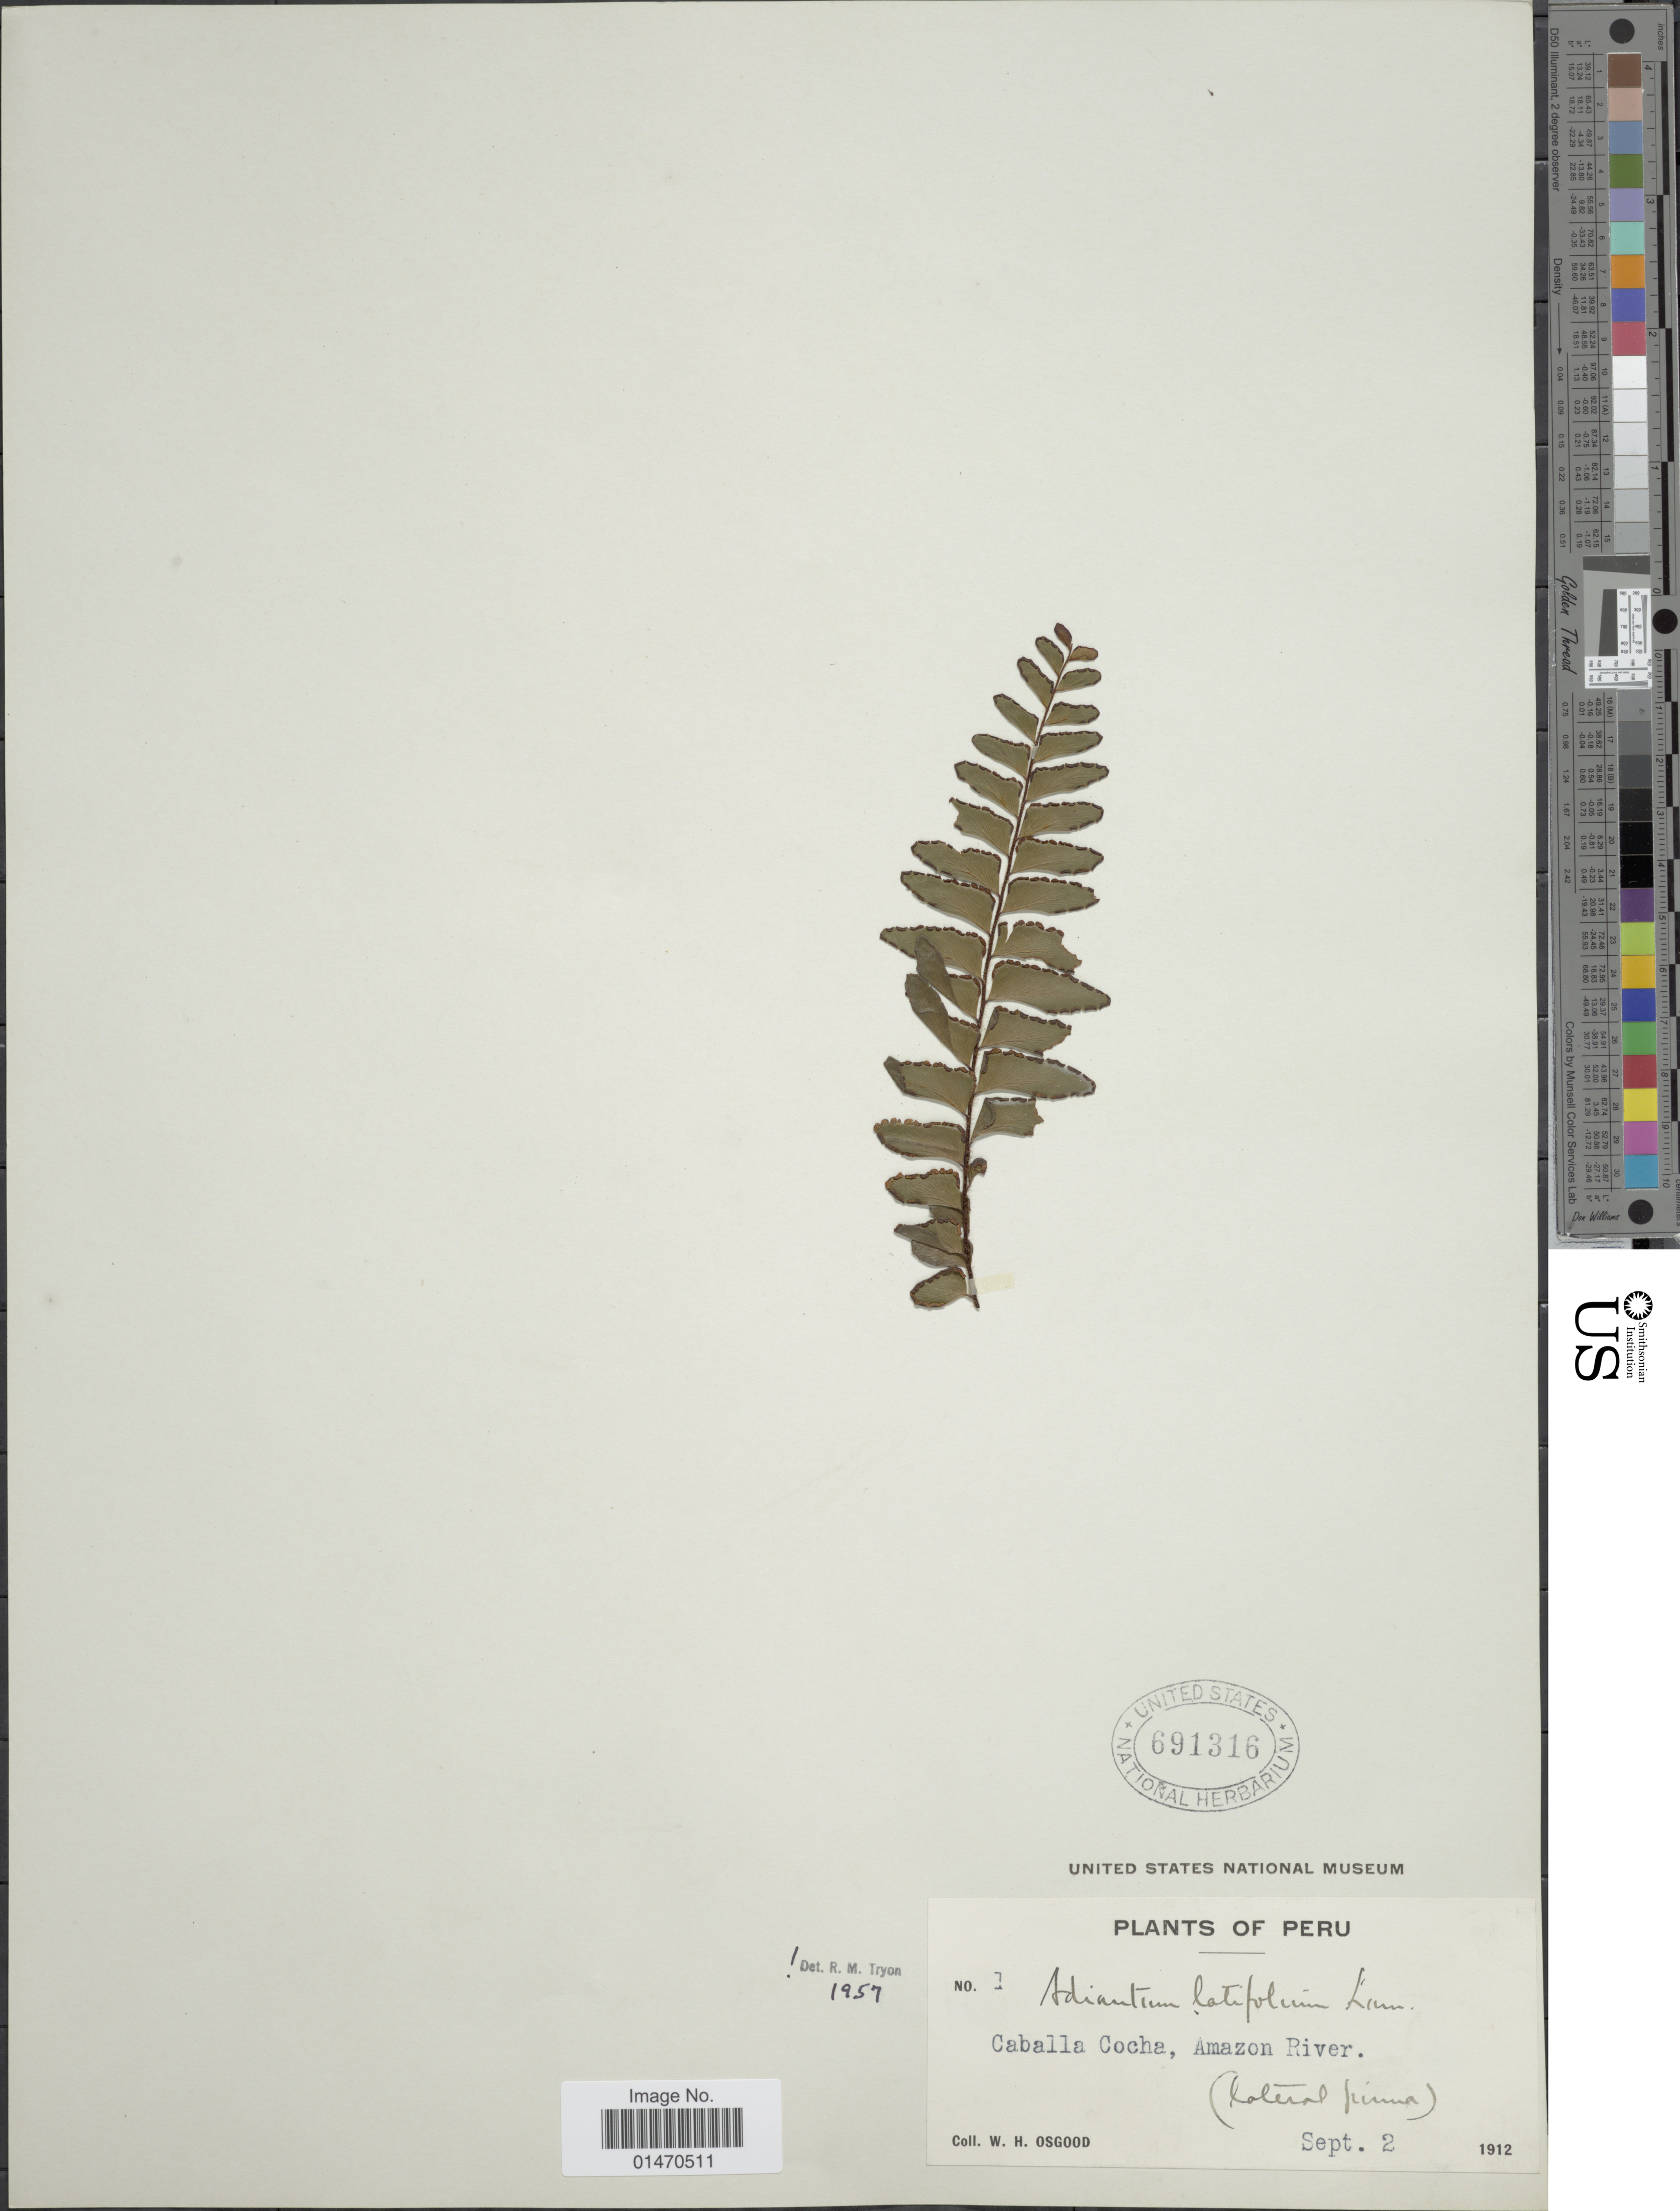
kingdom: Plantae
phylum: Tracheophyta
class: Polypodiopsida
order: Polypodiales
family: Pteridaceae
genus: Adiantum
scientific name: Adiantum latifolium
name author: Lam.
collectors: W. Osgood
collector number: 1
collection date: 1912-09-02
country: Peru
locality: Caballa Cocha, AMazon River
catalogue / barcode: US 691316